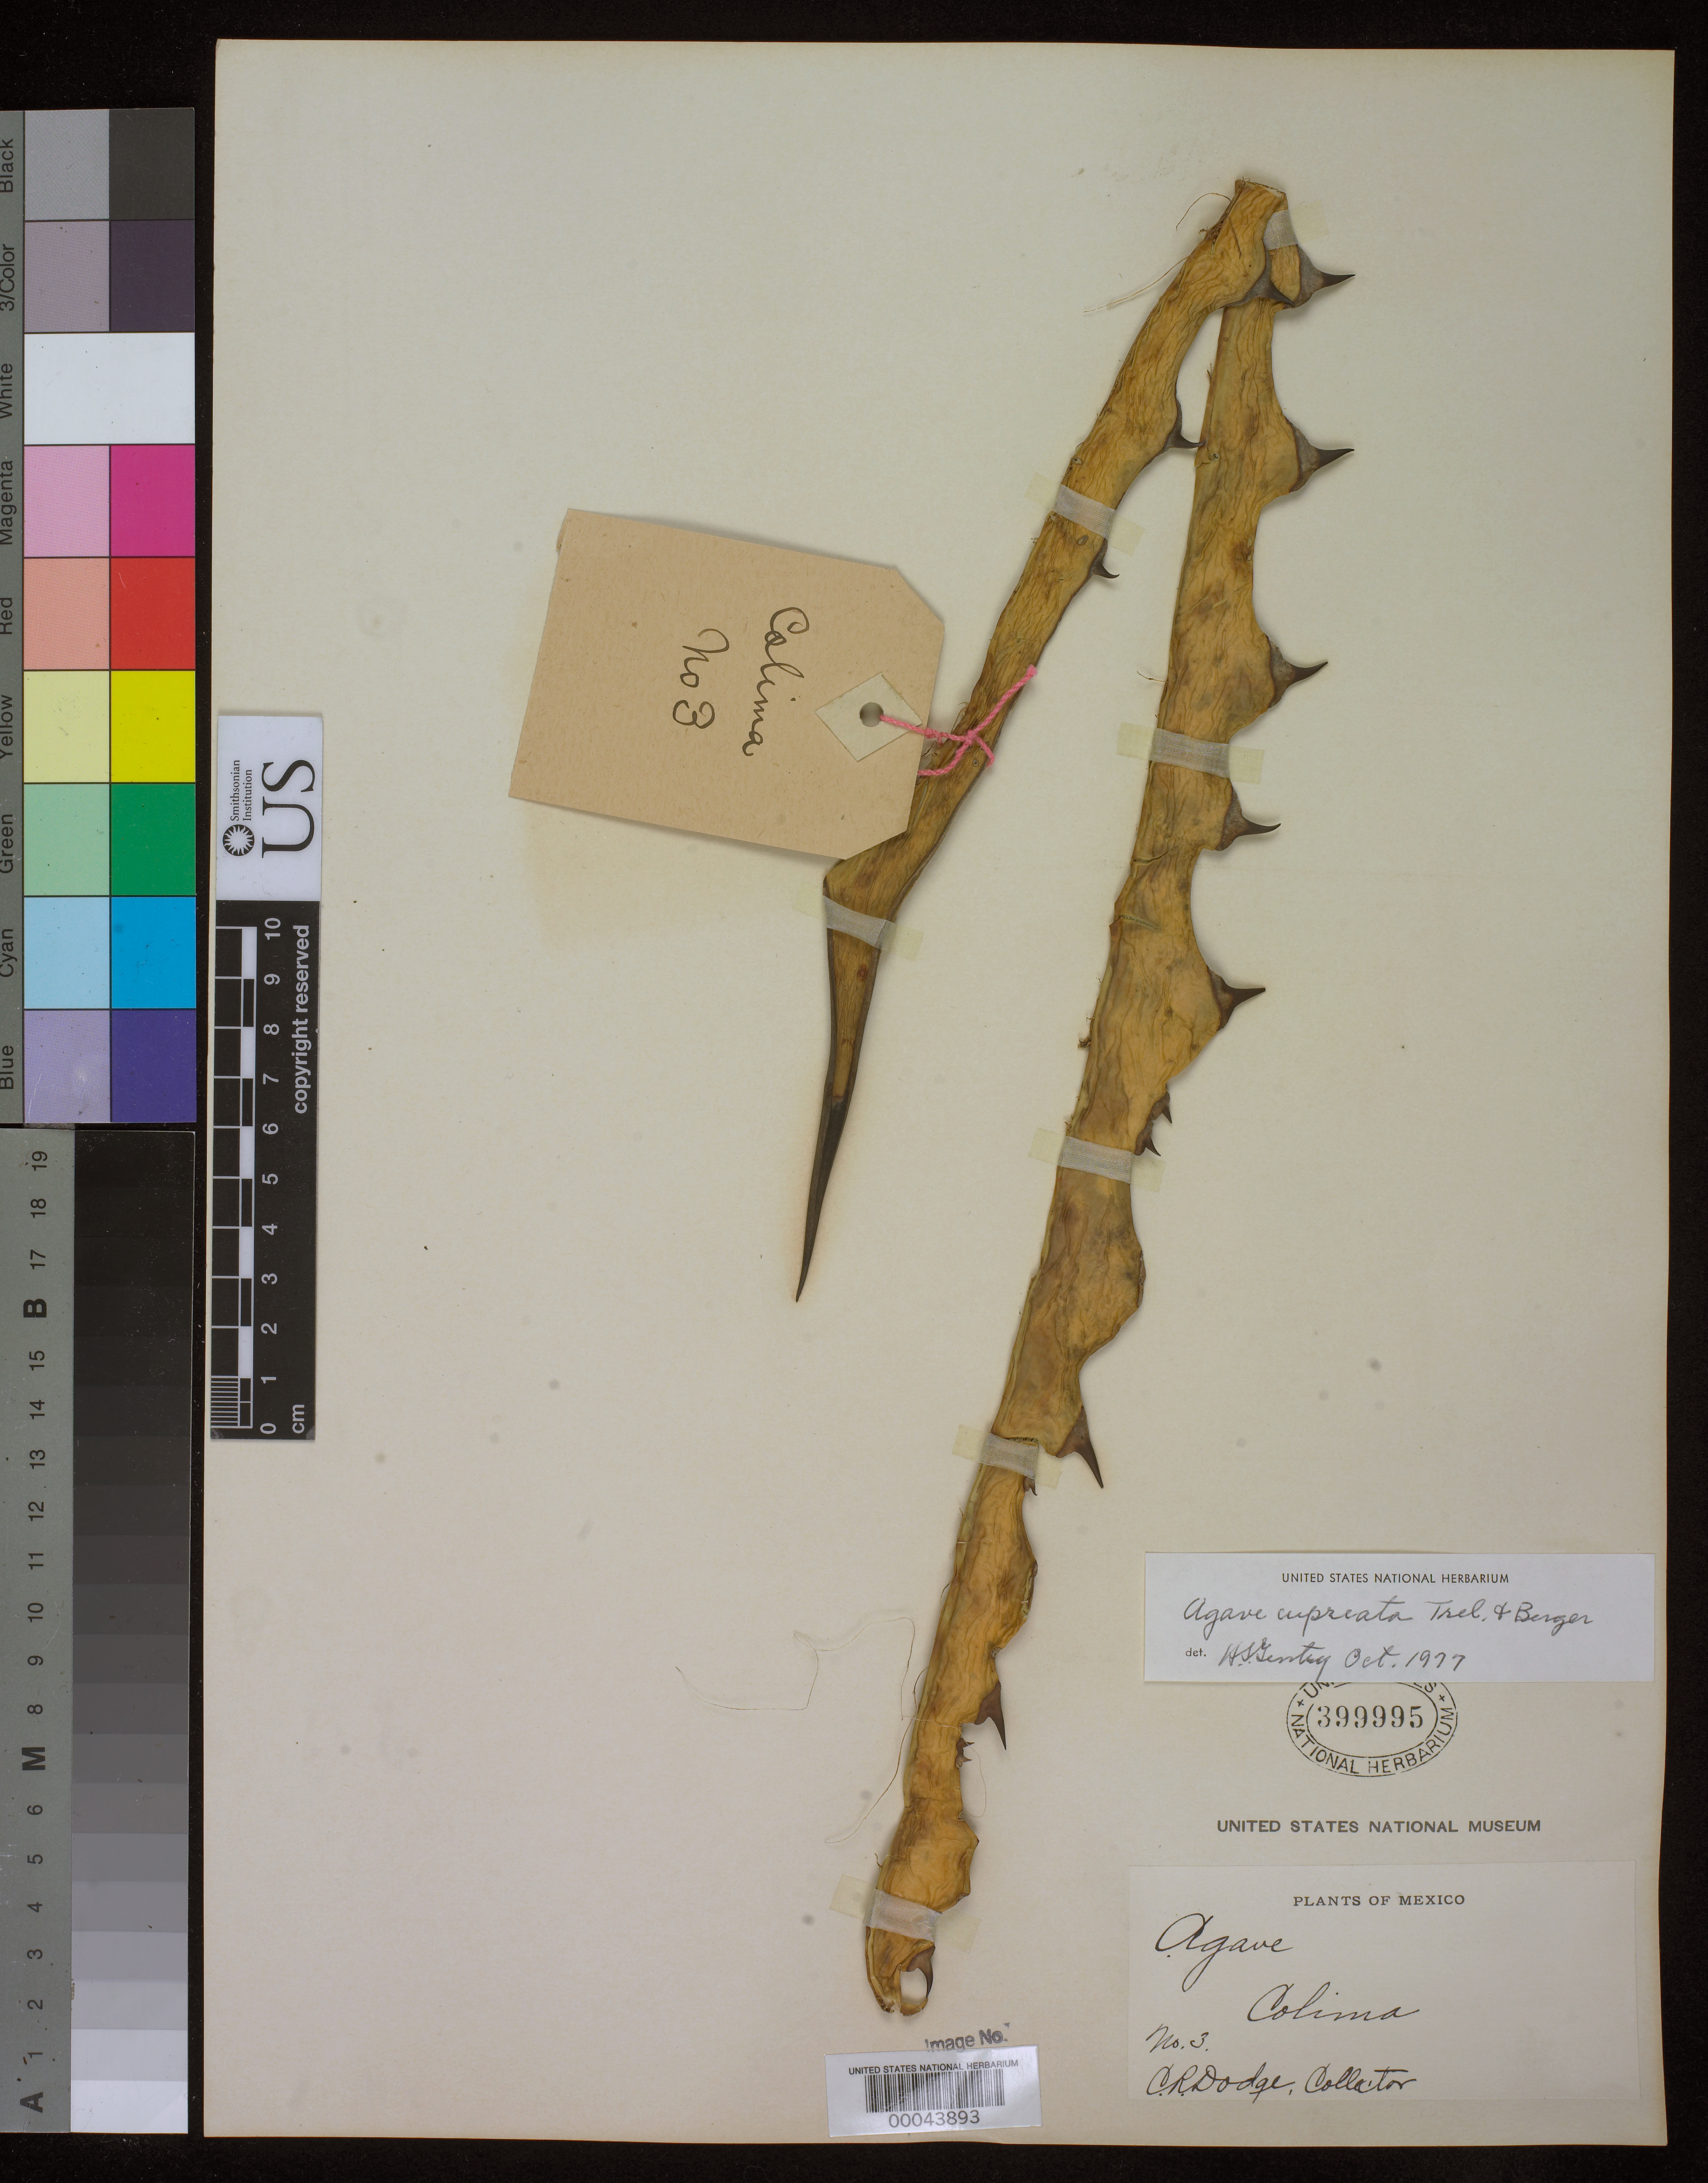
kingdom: Plantae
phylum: Tracheophyta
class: Liliopsida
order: Asparagales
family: Asparagaceae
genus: Agave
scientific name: Agave cupreata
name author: Trel. & A. Berger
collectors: C. Dodge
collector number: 3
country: Mexico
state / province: Colima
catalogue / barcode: US 399995